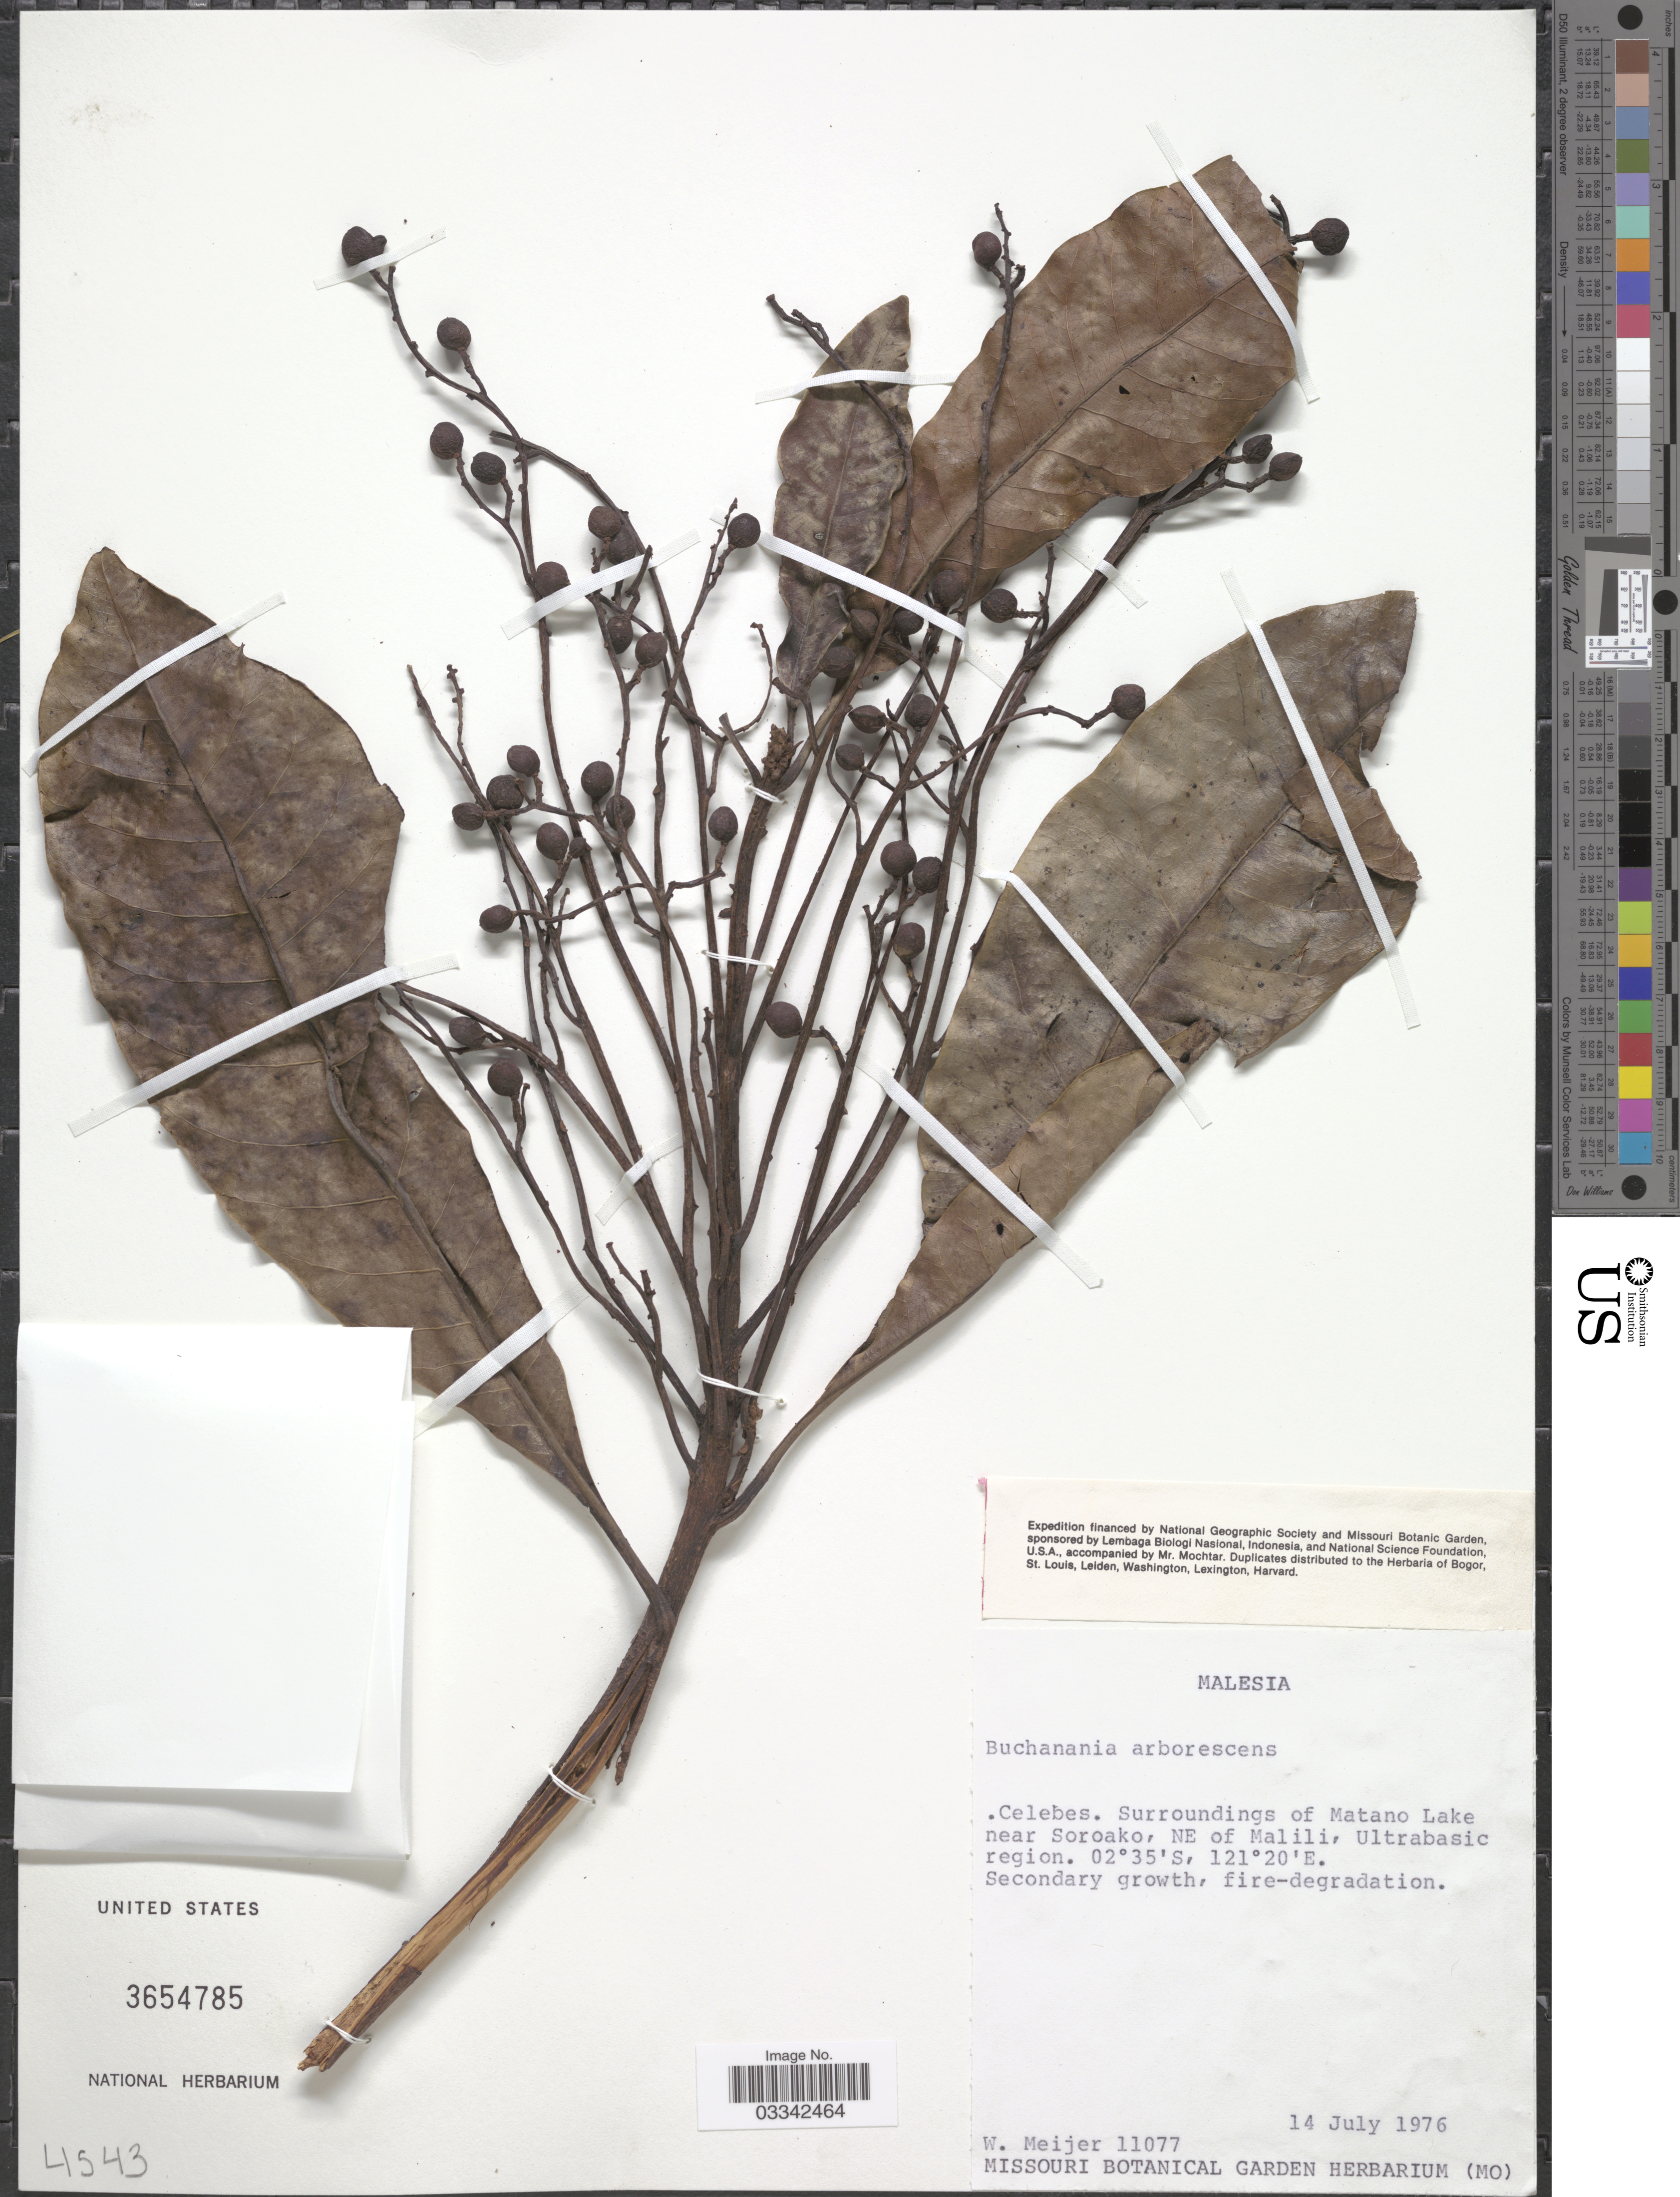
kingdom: Plantae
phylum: Tracheophyta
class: Magnoliopsida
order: Sapindales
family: Anacardiaceae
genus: Buchanania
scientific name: Buchanania arborescens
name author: (Blume) Blume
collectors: W. Meijer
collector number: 11077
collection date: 1976-07-14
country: Malaysia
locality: Malesia. Celebes. Surroundings of Matano Lake near Soroako, NE of Malili, Ultrabasic region.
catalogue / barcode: US 3654785